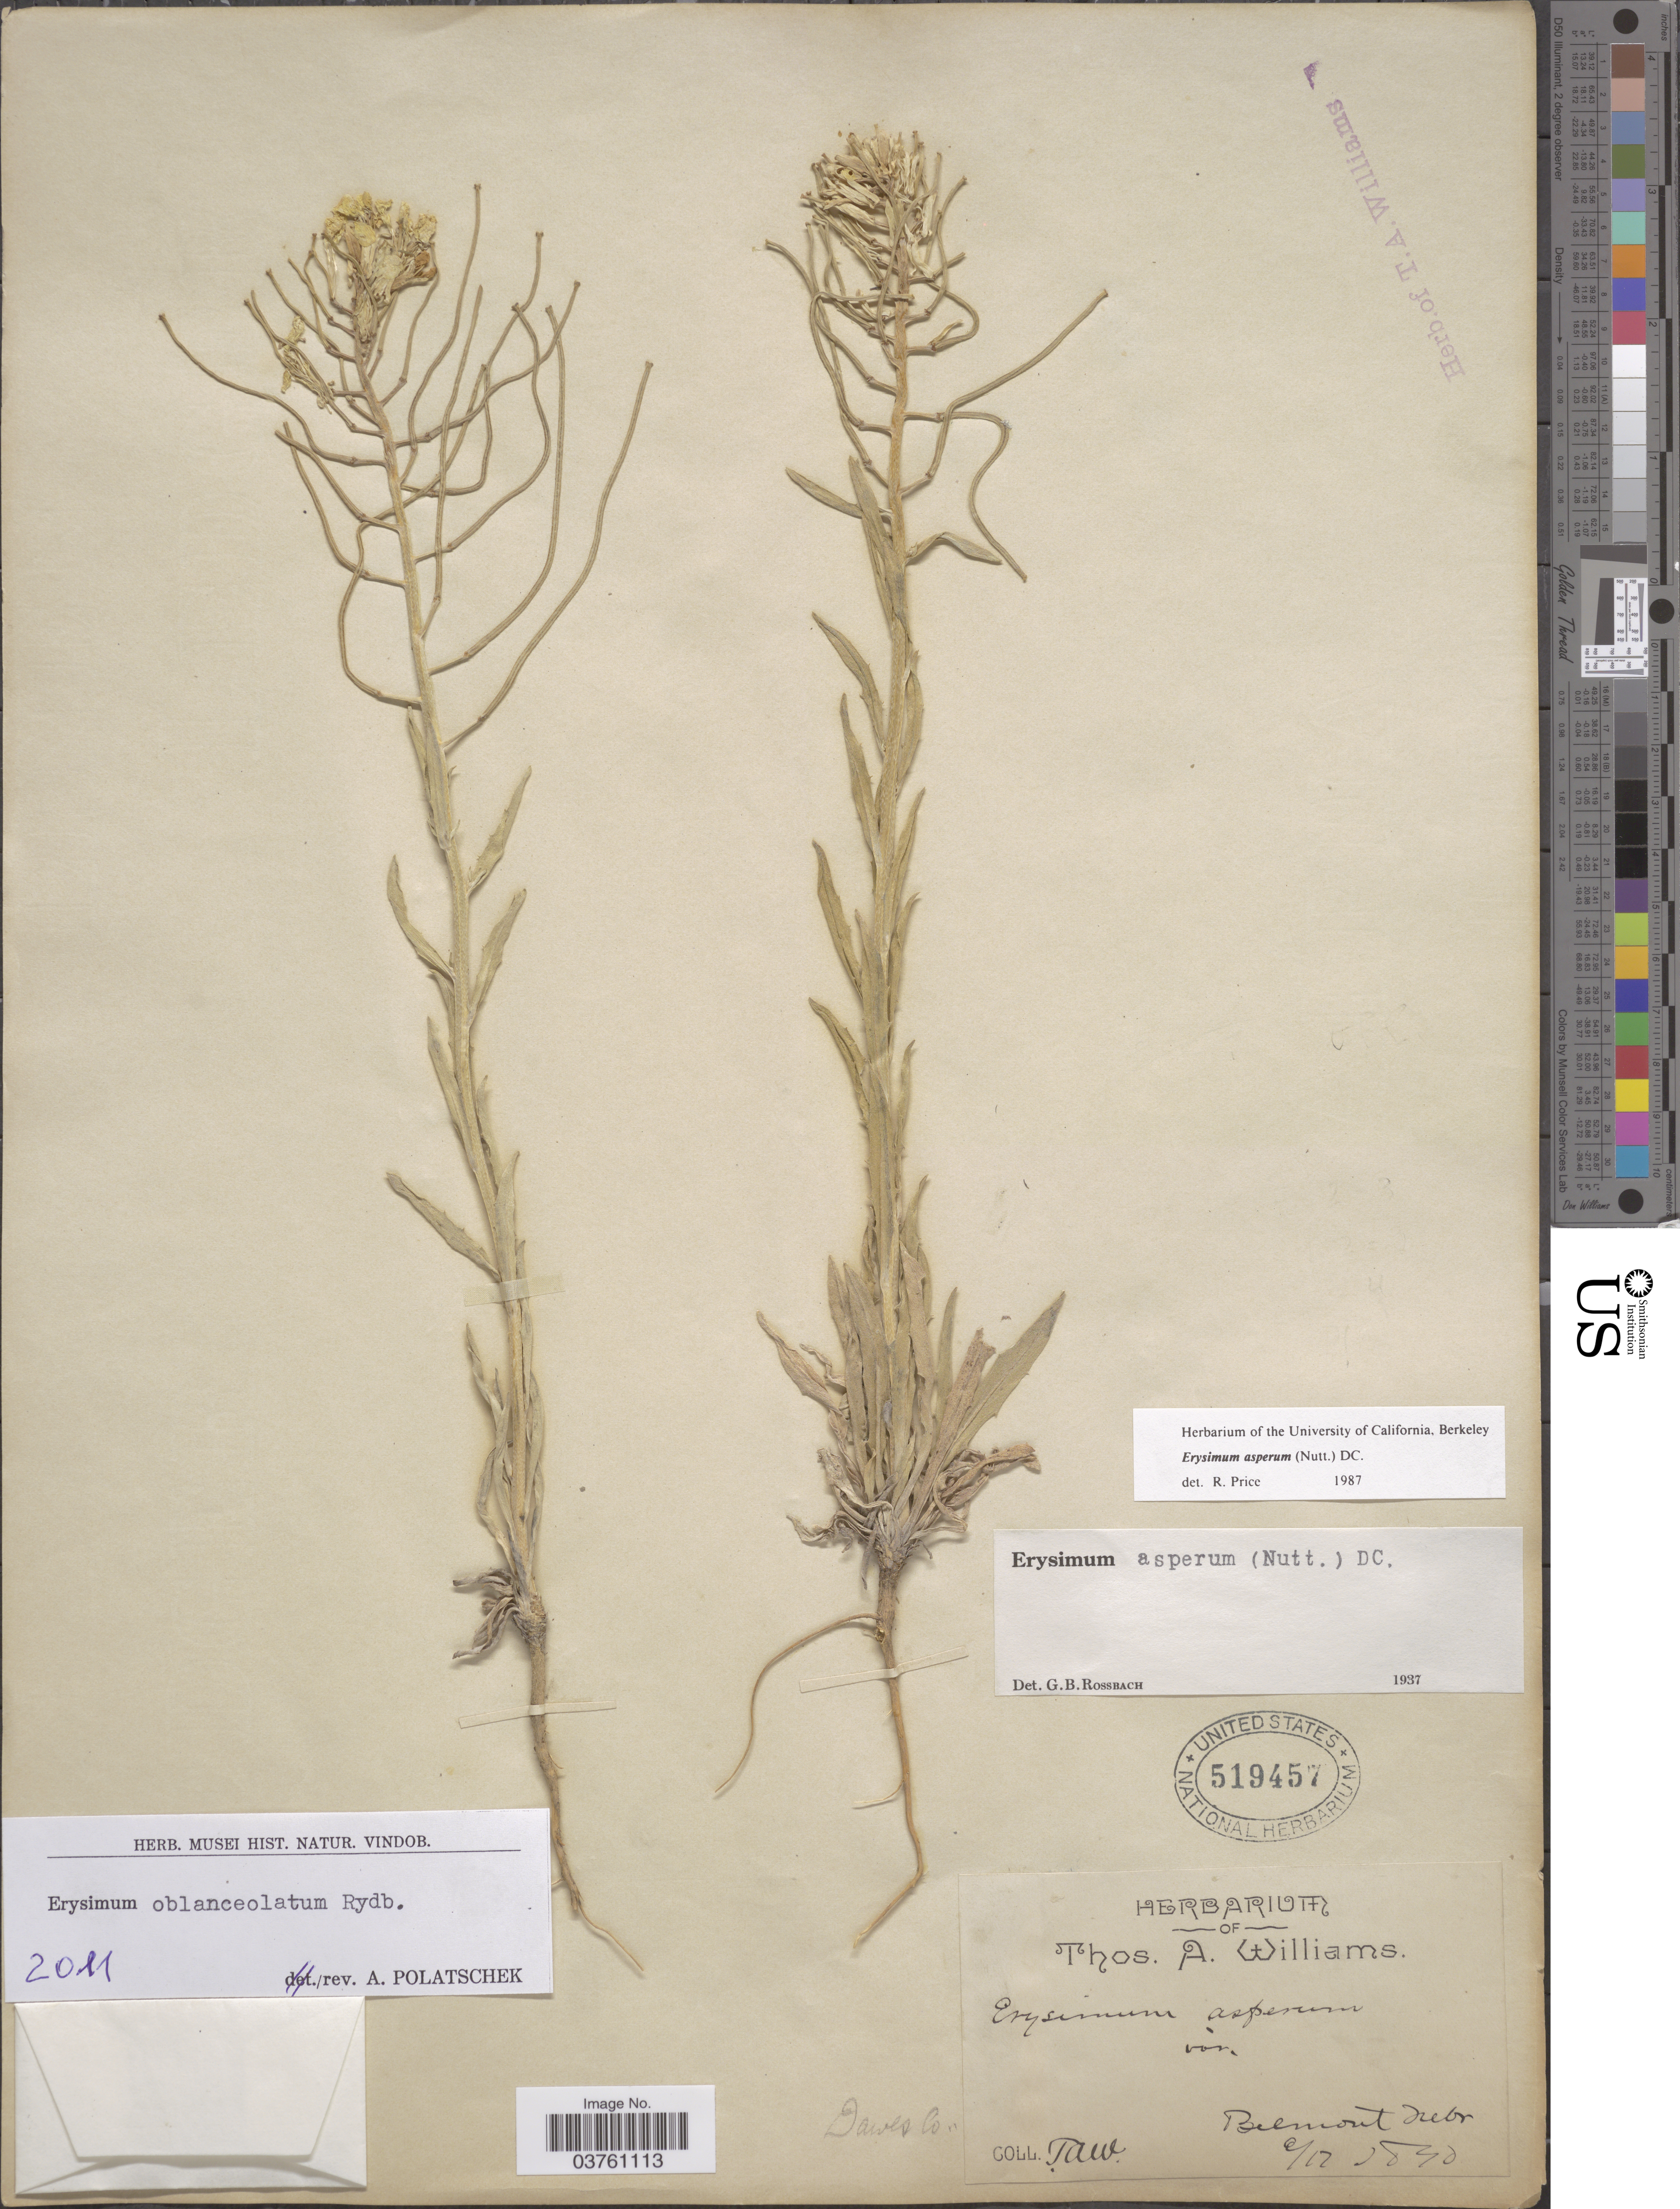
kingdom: Plantae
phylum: Tracheophyta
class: Magnoliopsida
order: Brassicales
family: Brassicaceae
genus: Erysimum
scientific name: Erysimum oblanceolatum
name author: Rydb.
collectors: T. A. Williams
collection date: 1840-09-12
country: United States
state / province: Nebraska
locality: Belmont. Daves Co.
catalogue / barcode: US 519457